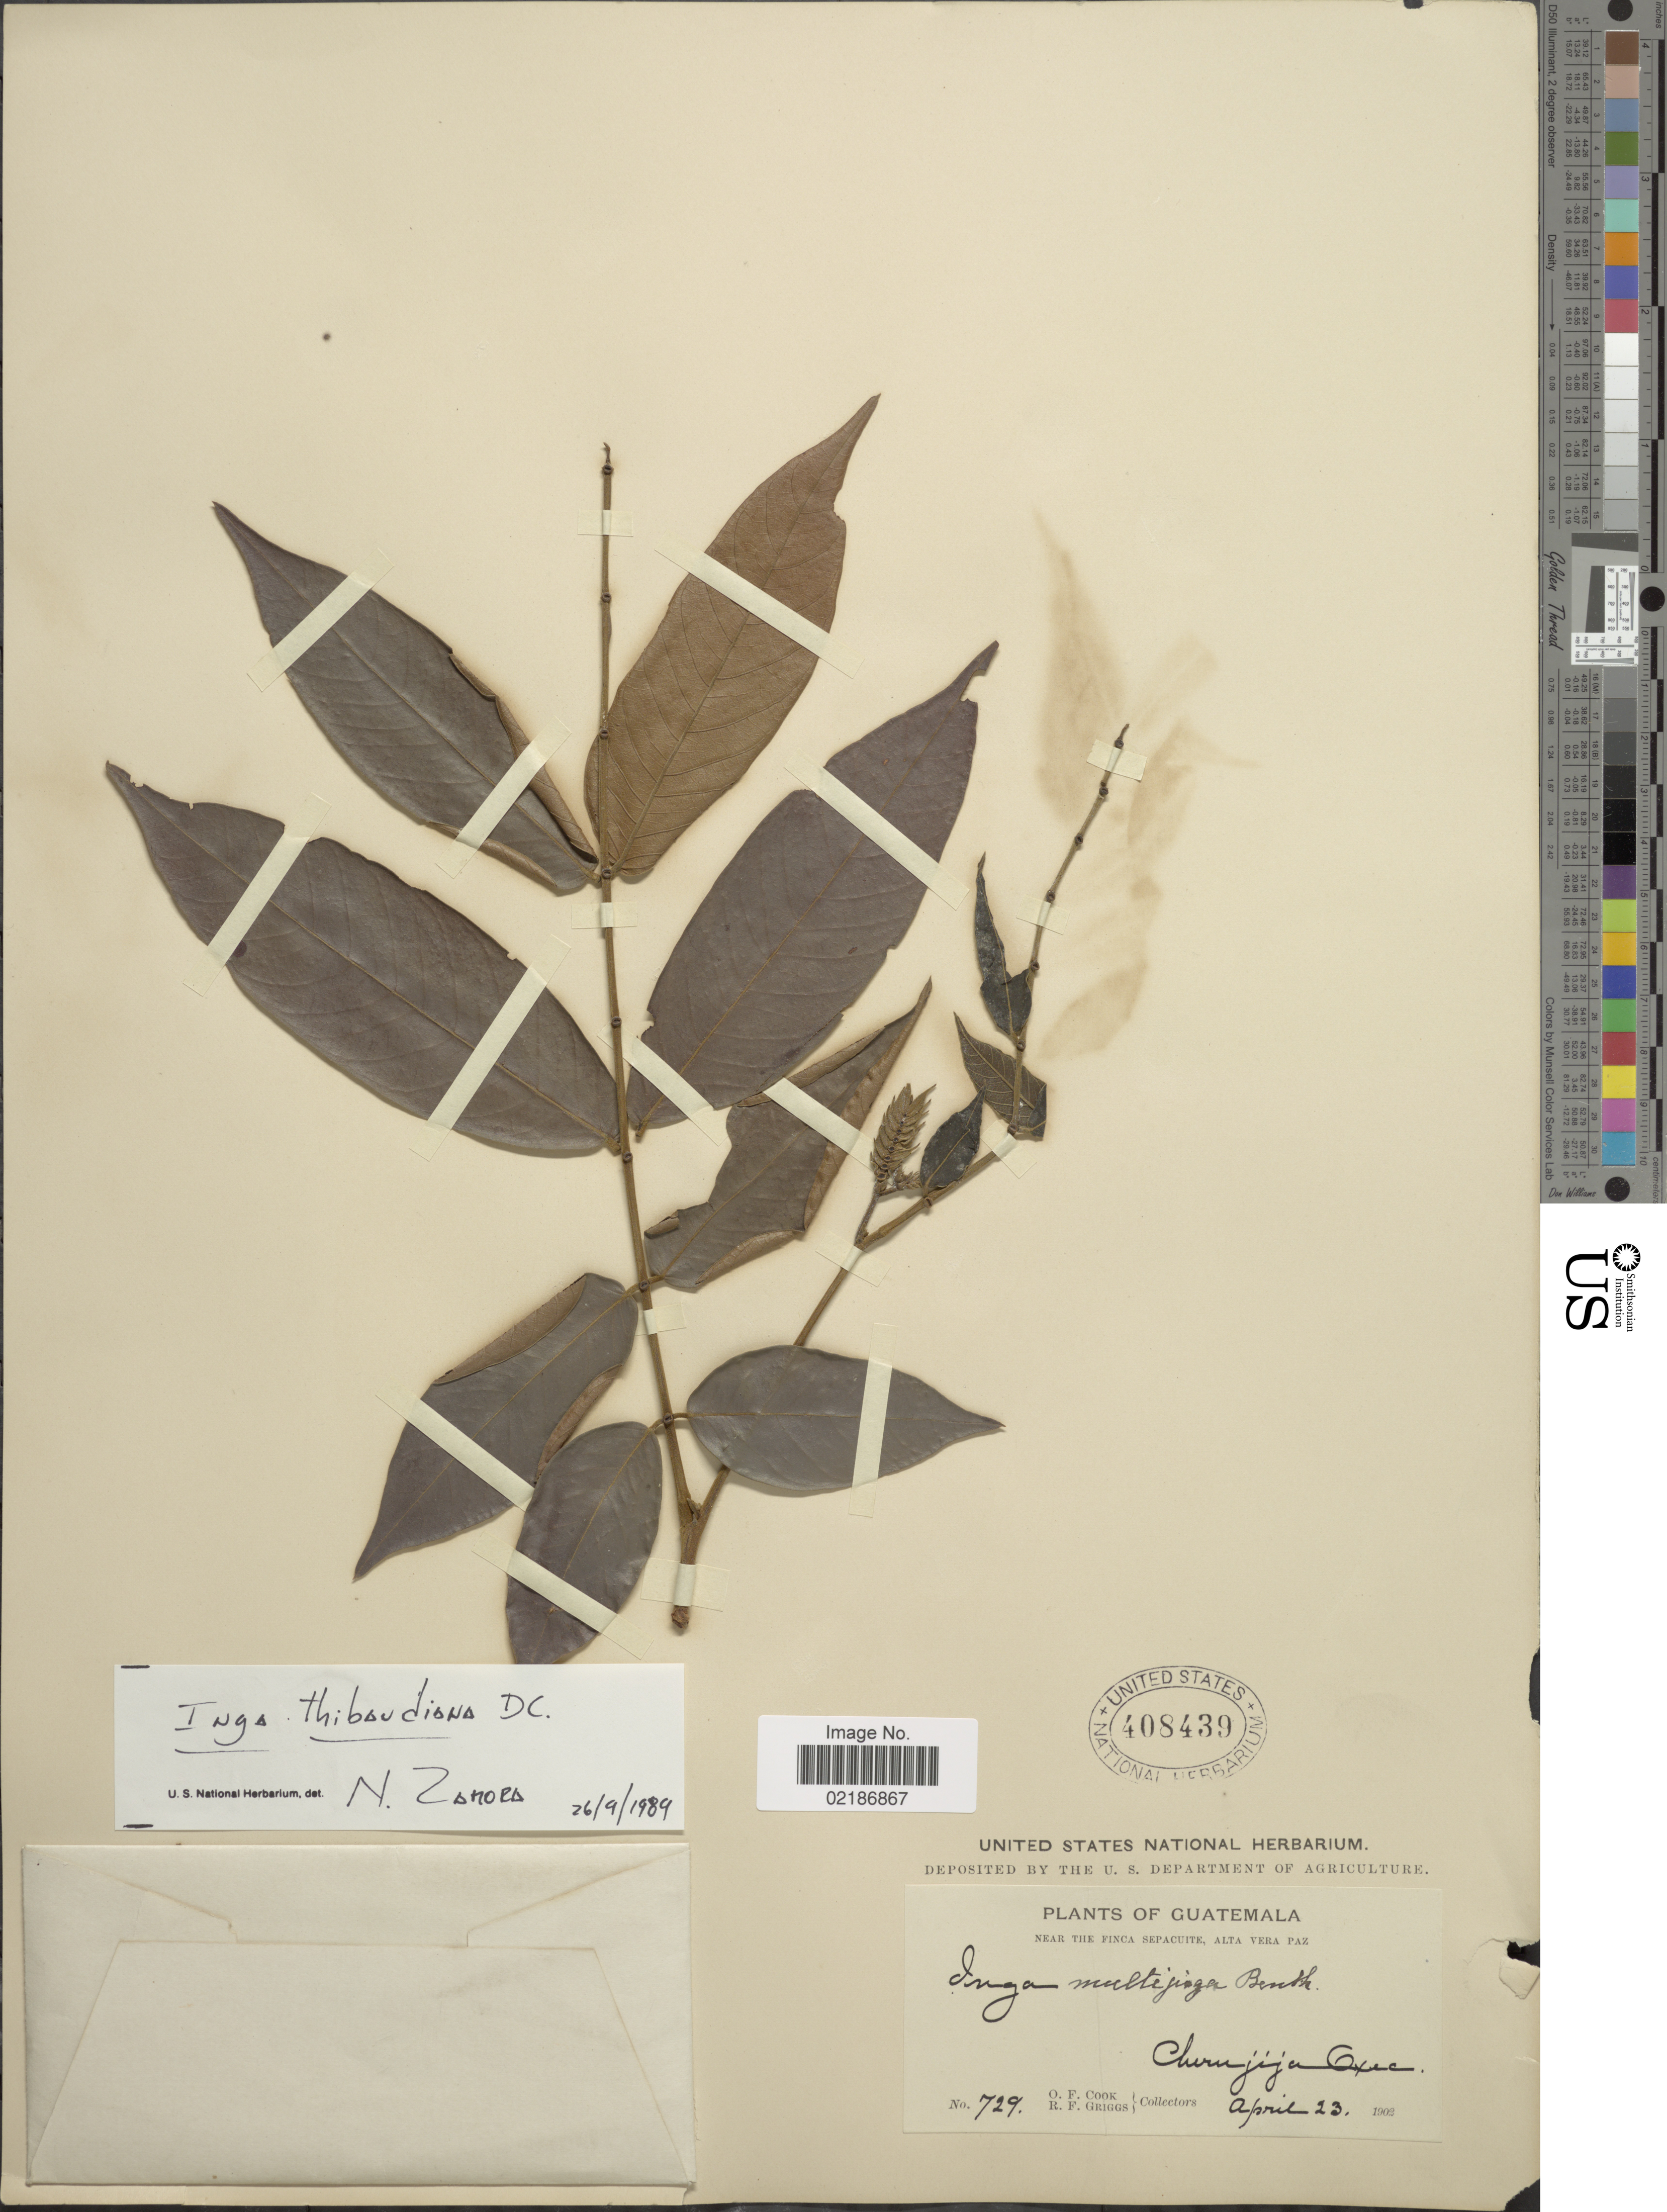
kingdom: Plantae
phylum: Tracheophyta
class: Magnoliopsida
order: Fabales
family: Fabaceae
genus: Inga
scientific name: Inga thibaudiana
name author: DC.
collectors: O. F. Cook & R. F. Griggs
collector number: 729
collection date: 1902-04-23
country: Guatemala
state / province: Alta Verapaz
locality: Near the Finca Sepacuite, Alta Vera Paz, Cherujija Oxec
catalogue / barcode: US 408439